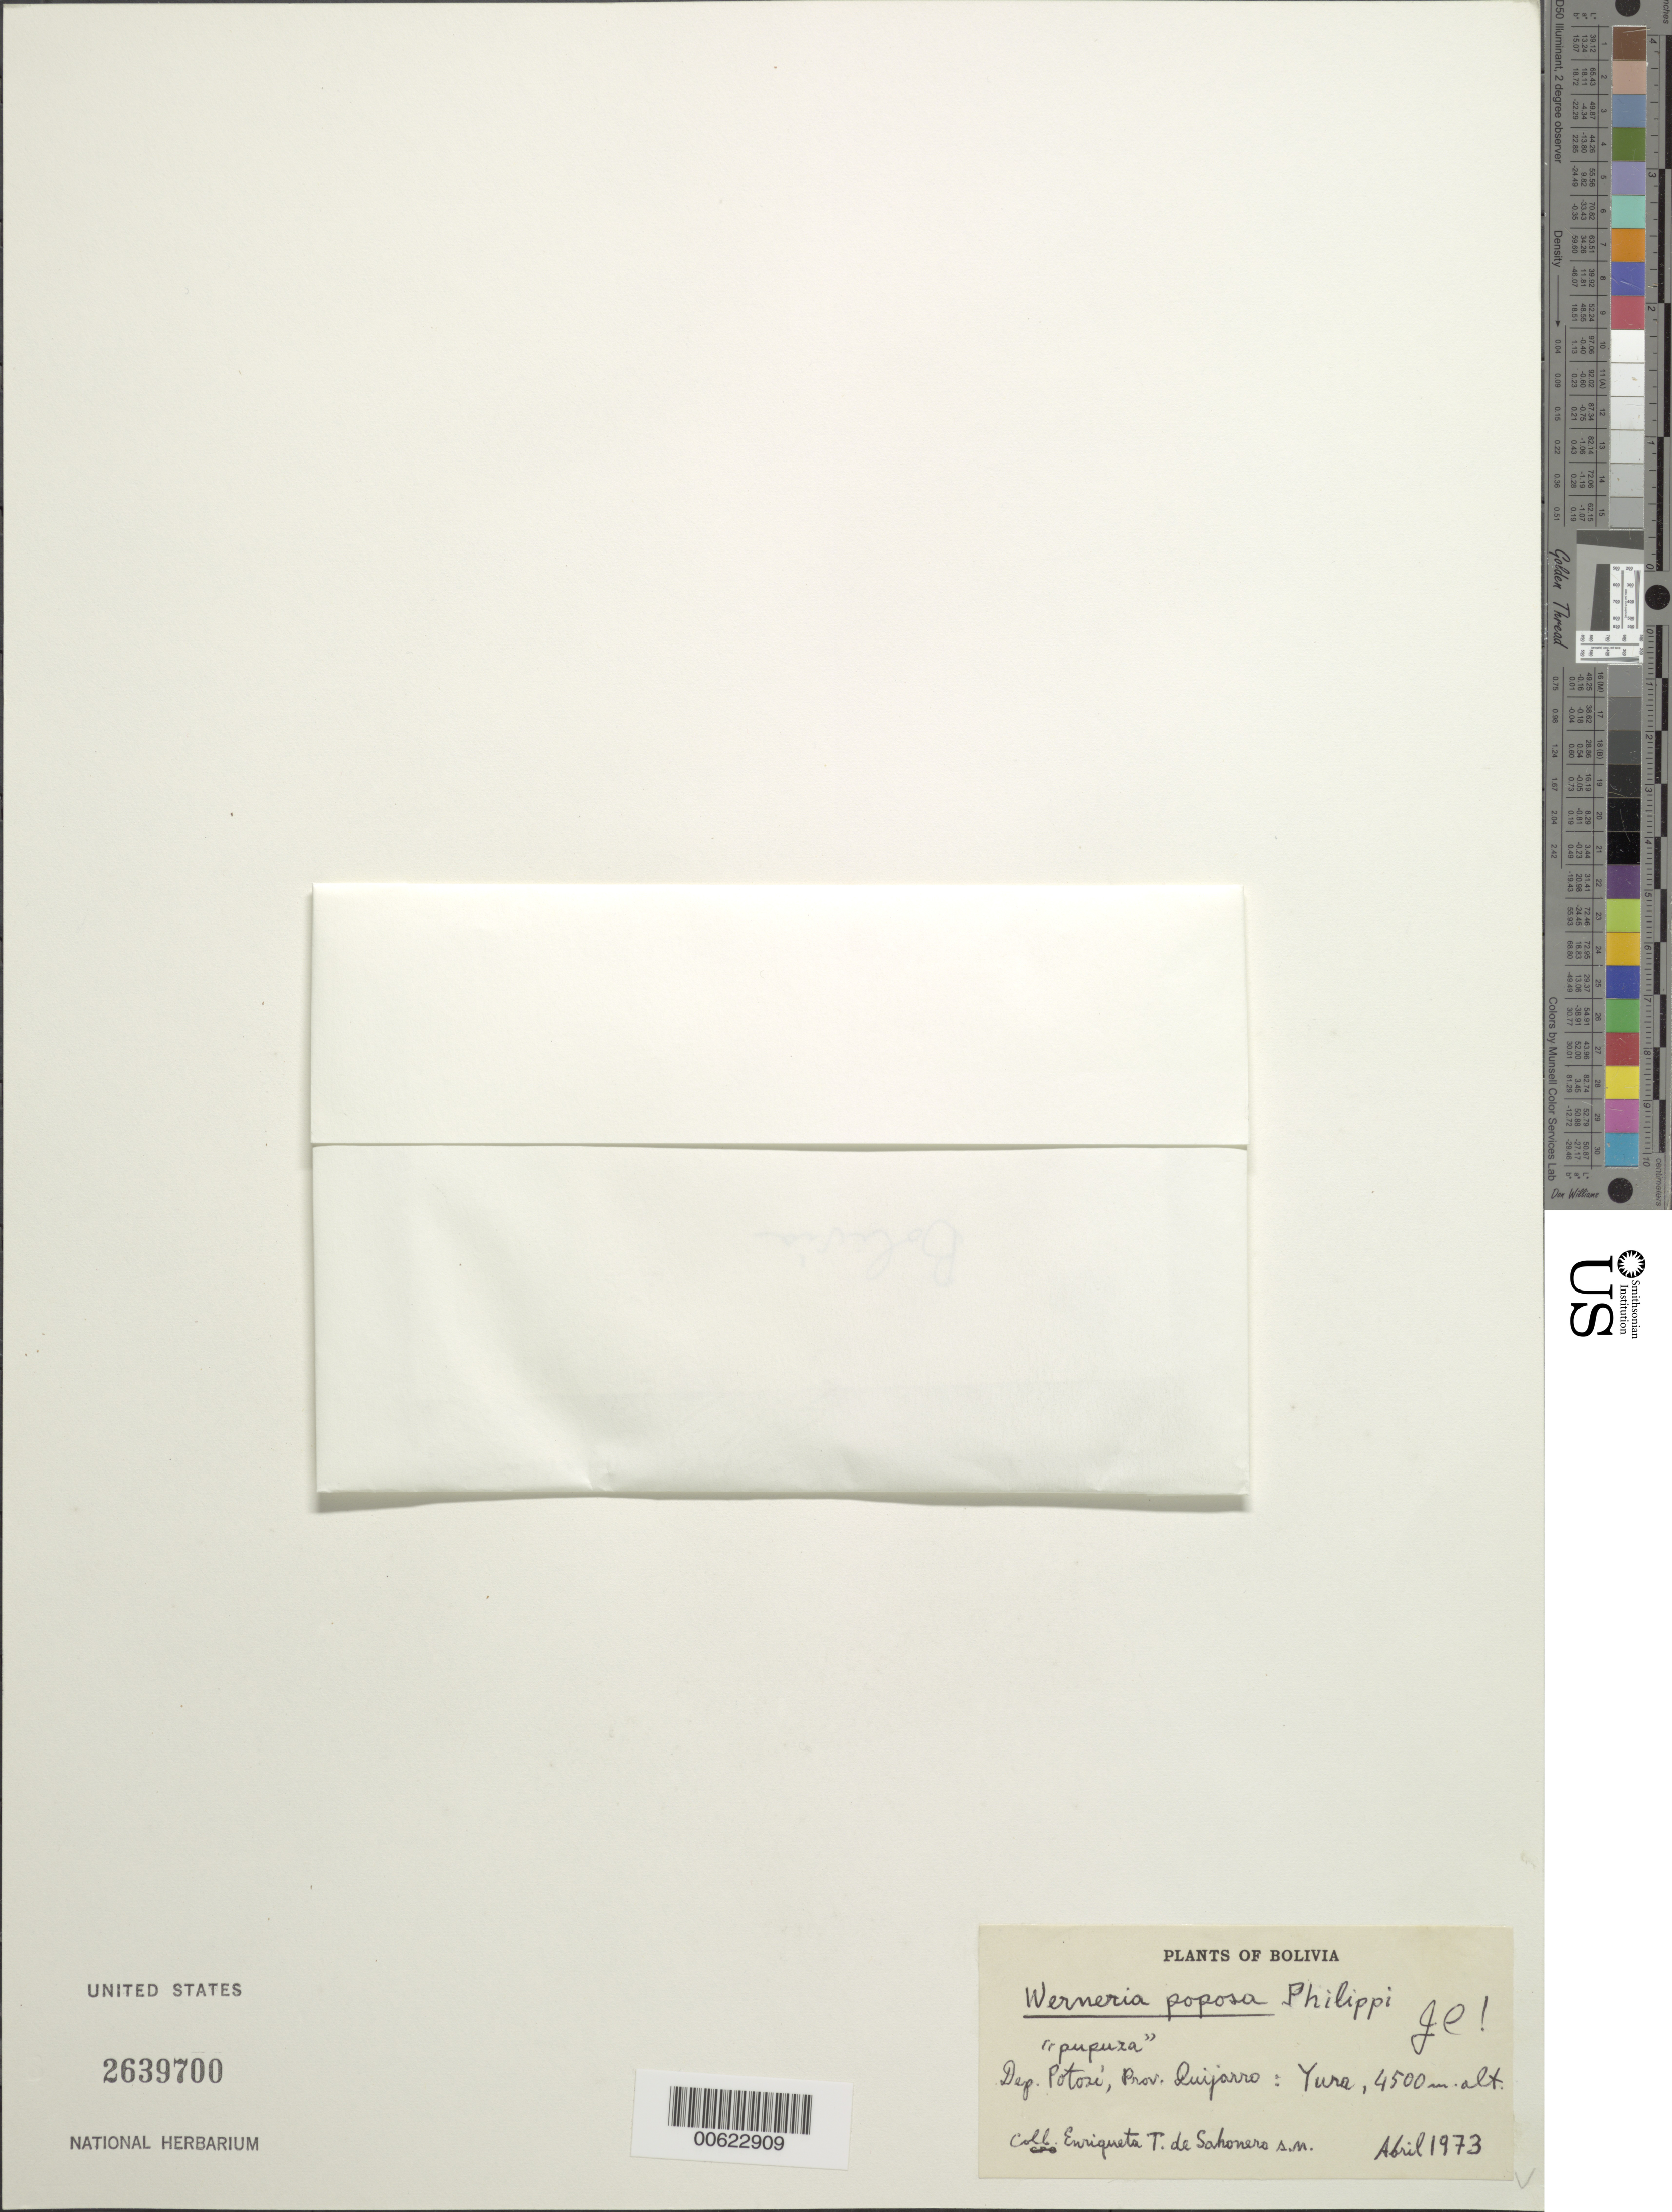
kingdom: Plantae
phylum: Tracheophyta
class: Magnoliopsida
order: Asterales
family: Asteraceae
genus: Werneria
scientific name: Werneria poposa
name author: Phil.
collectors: E. T. de Sahonero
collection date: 1973-04-14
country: Bolivia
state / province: Potosi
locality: Yura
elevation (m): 4500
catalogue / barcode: US 2639700